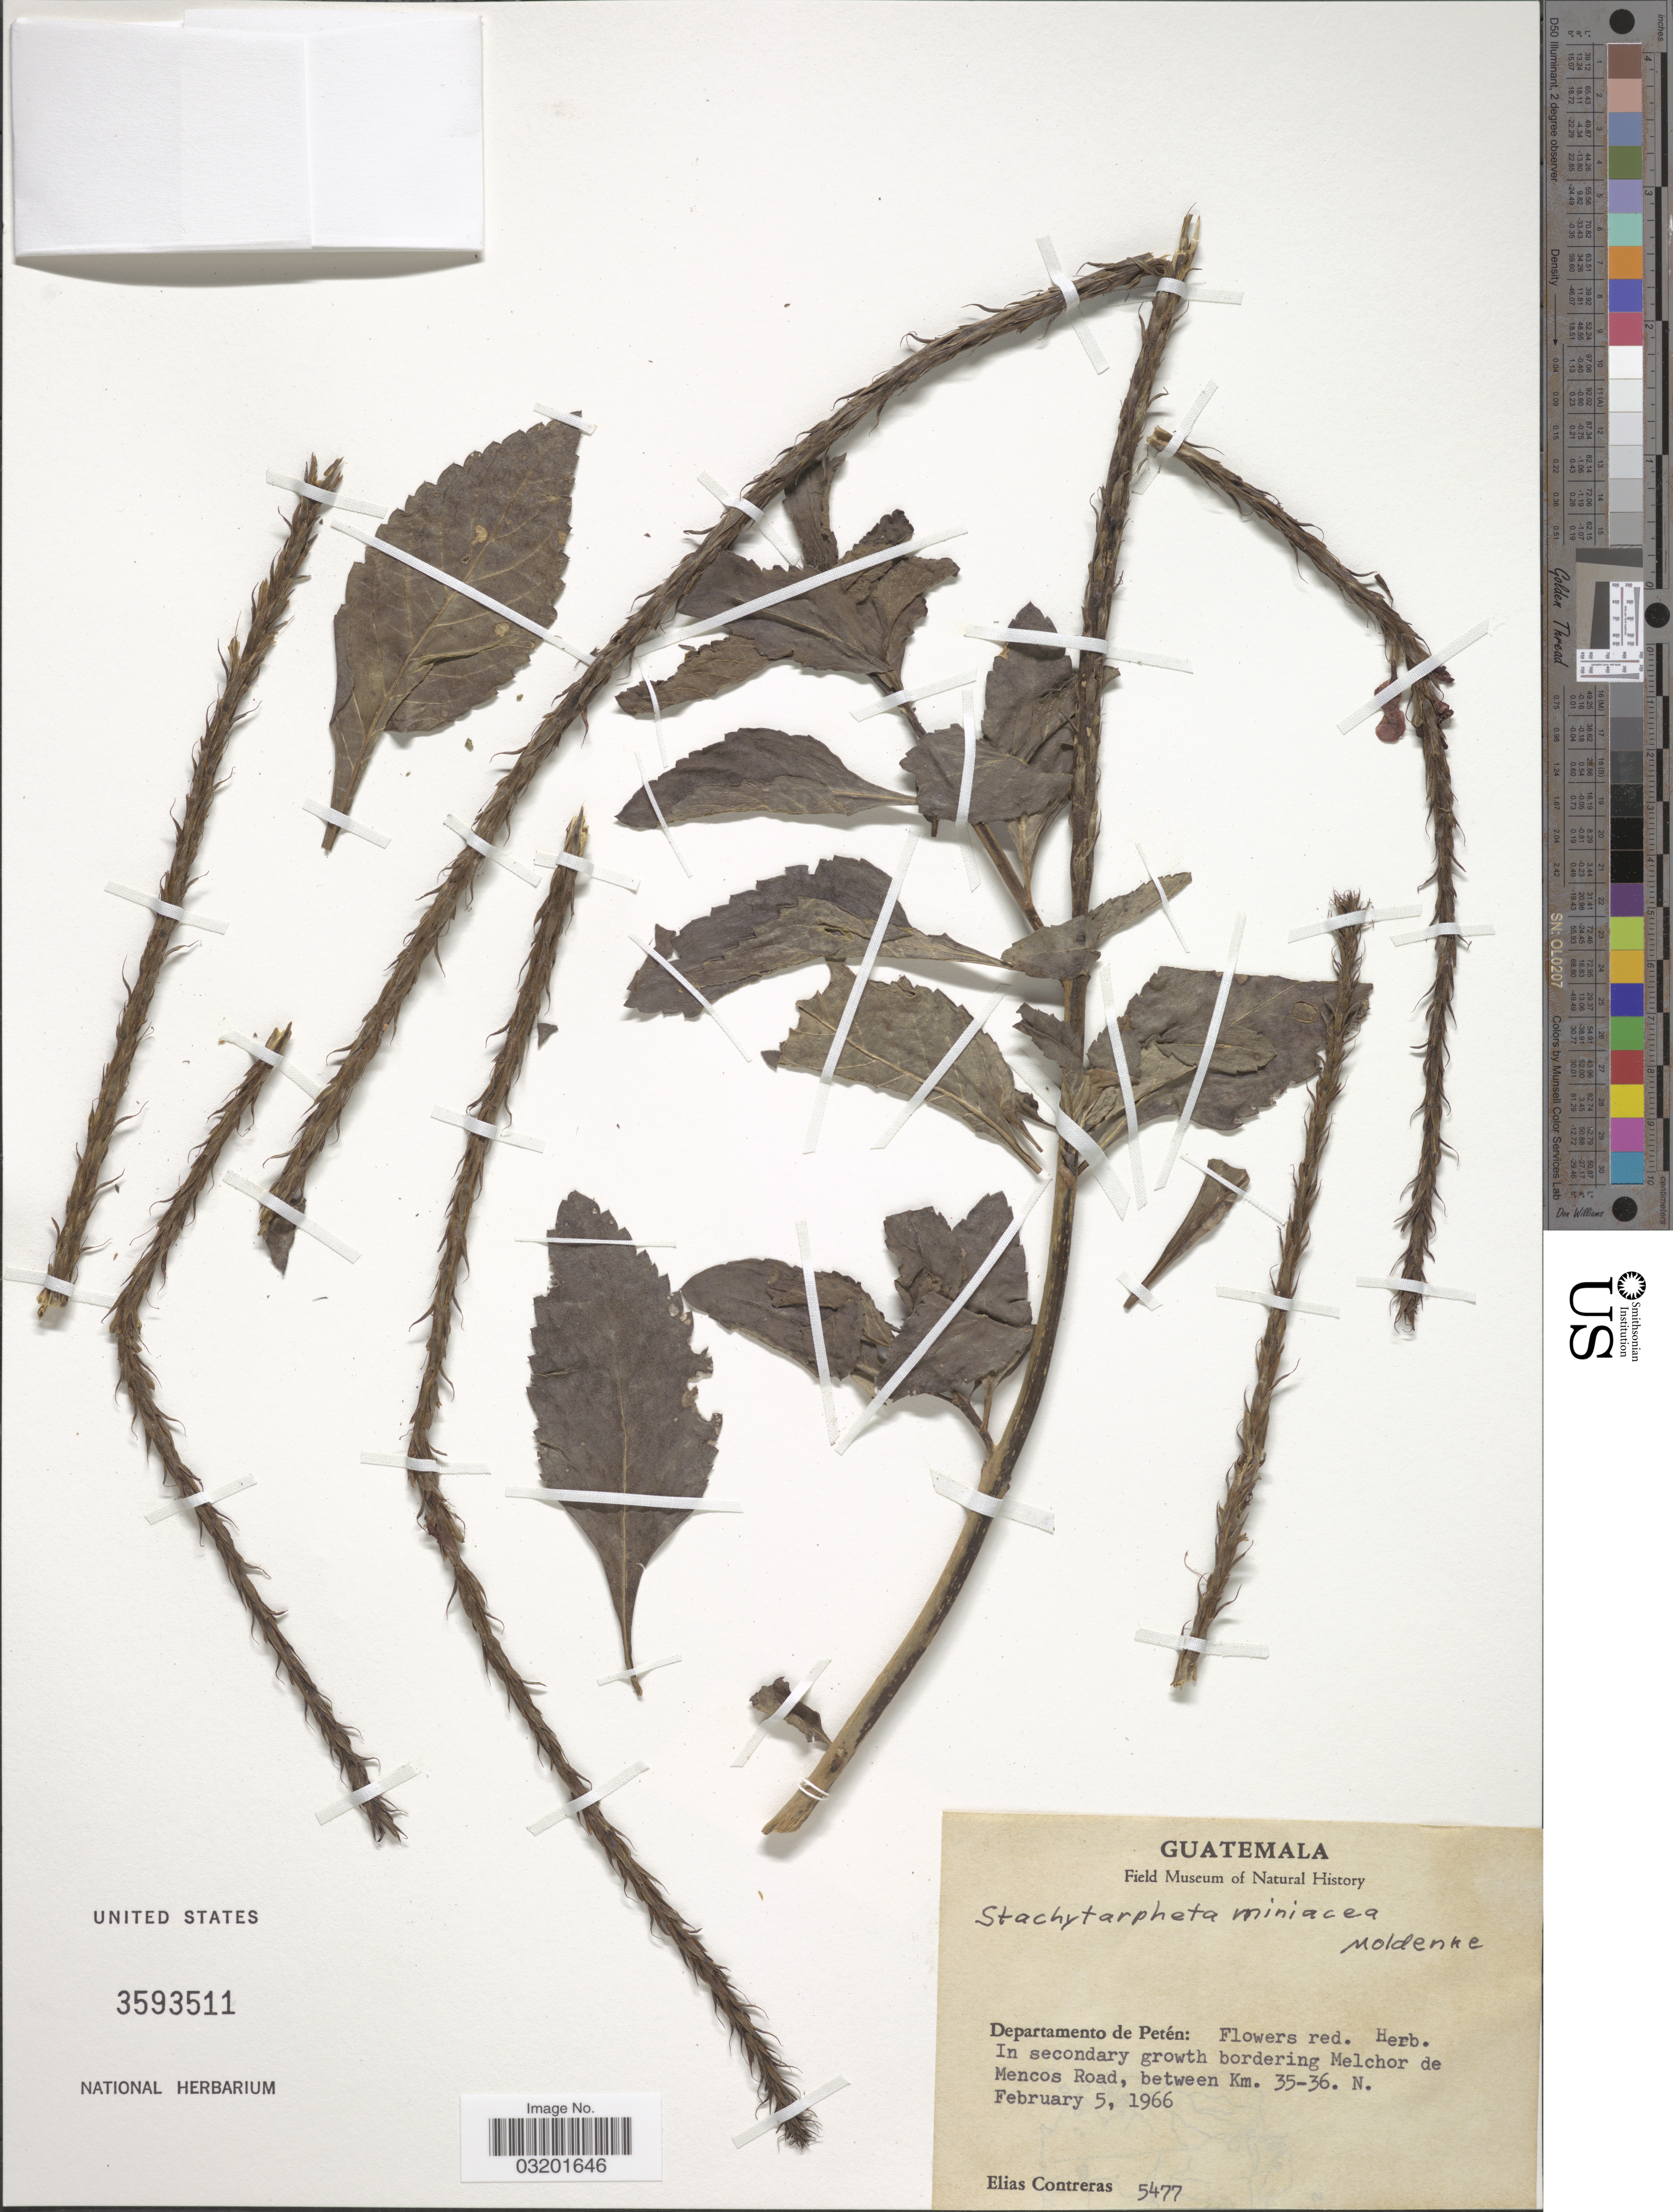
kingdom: Plantae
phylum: Tracheophyta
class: Magnoliopsida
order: Lamiales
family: Verbenaceae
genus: Stachytarpheta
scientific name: Stachytarpheta miniacea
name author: Moldenke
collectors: E. Contreras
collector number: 5477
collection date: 1966-02-05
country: Guatemala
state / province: El Petén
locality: Departamento de Petén: bordering Melchor de Mencos Road, between Km. 35-36 N.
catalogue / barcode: US 3593511